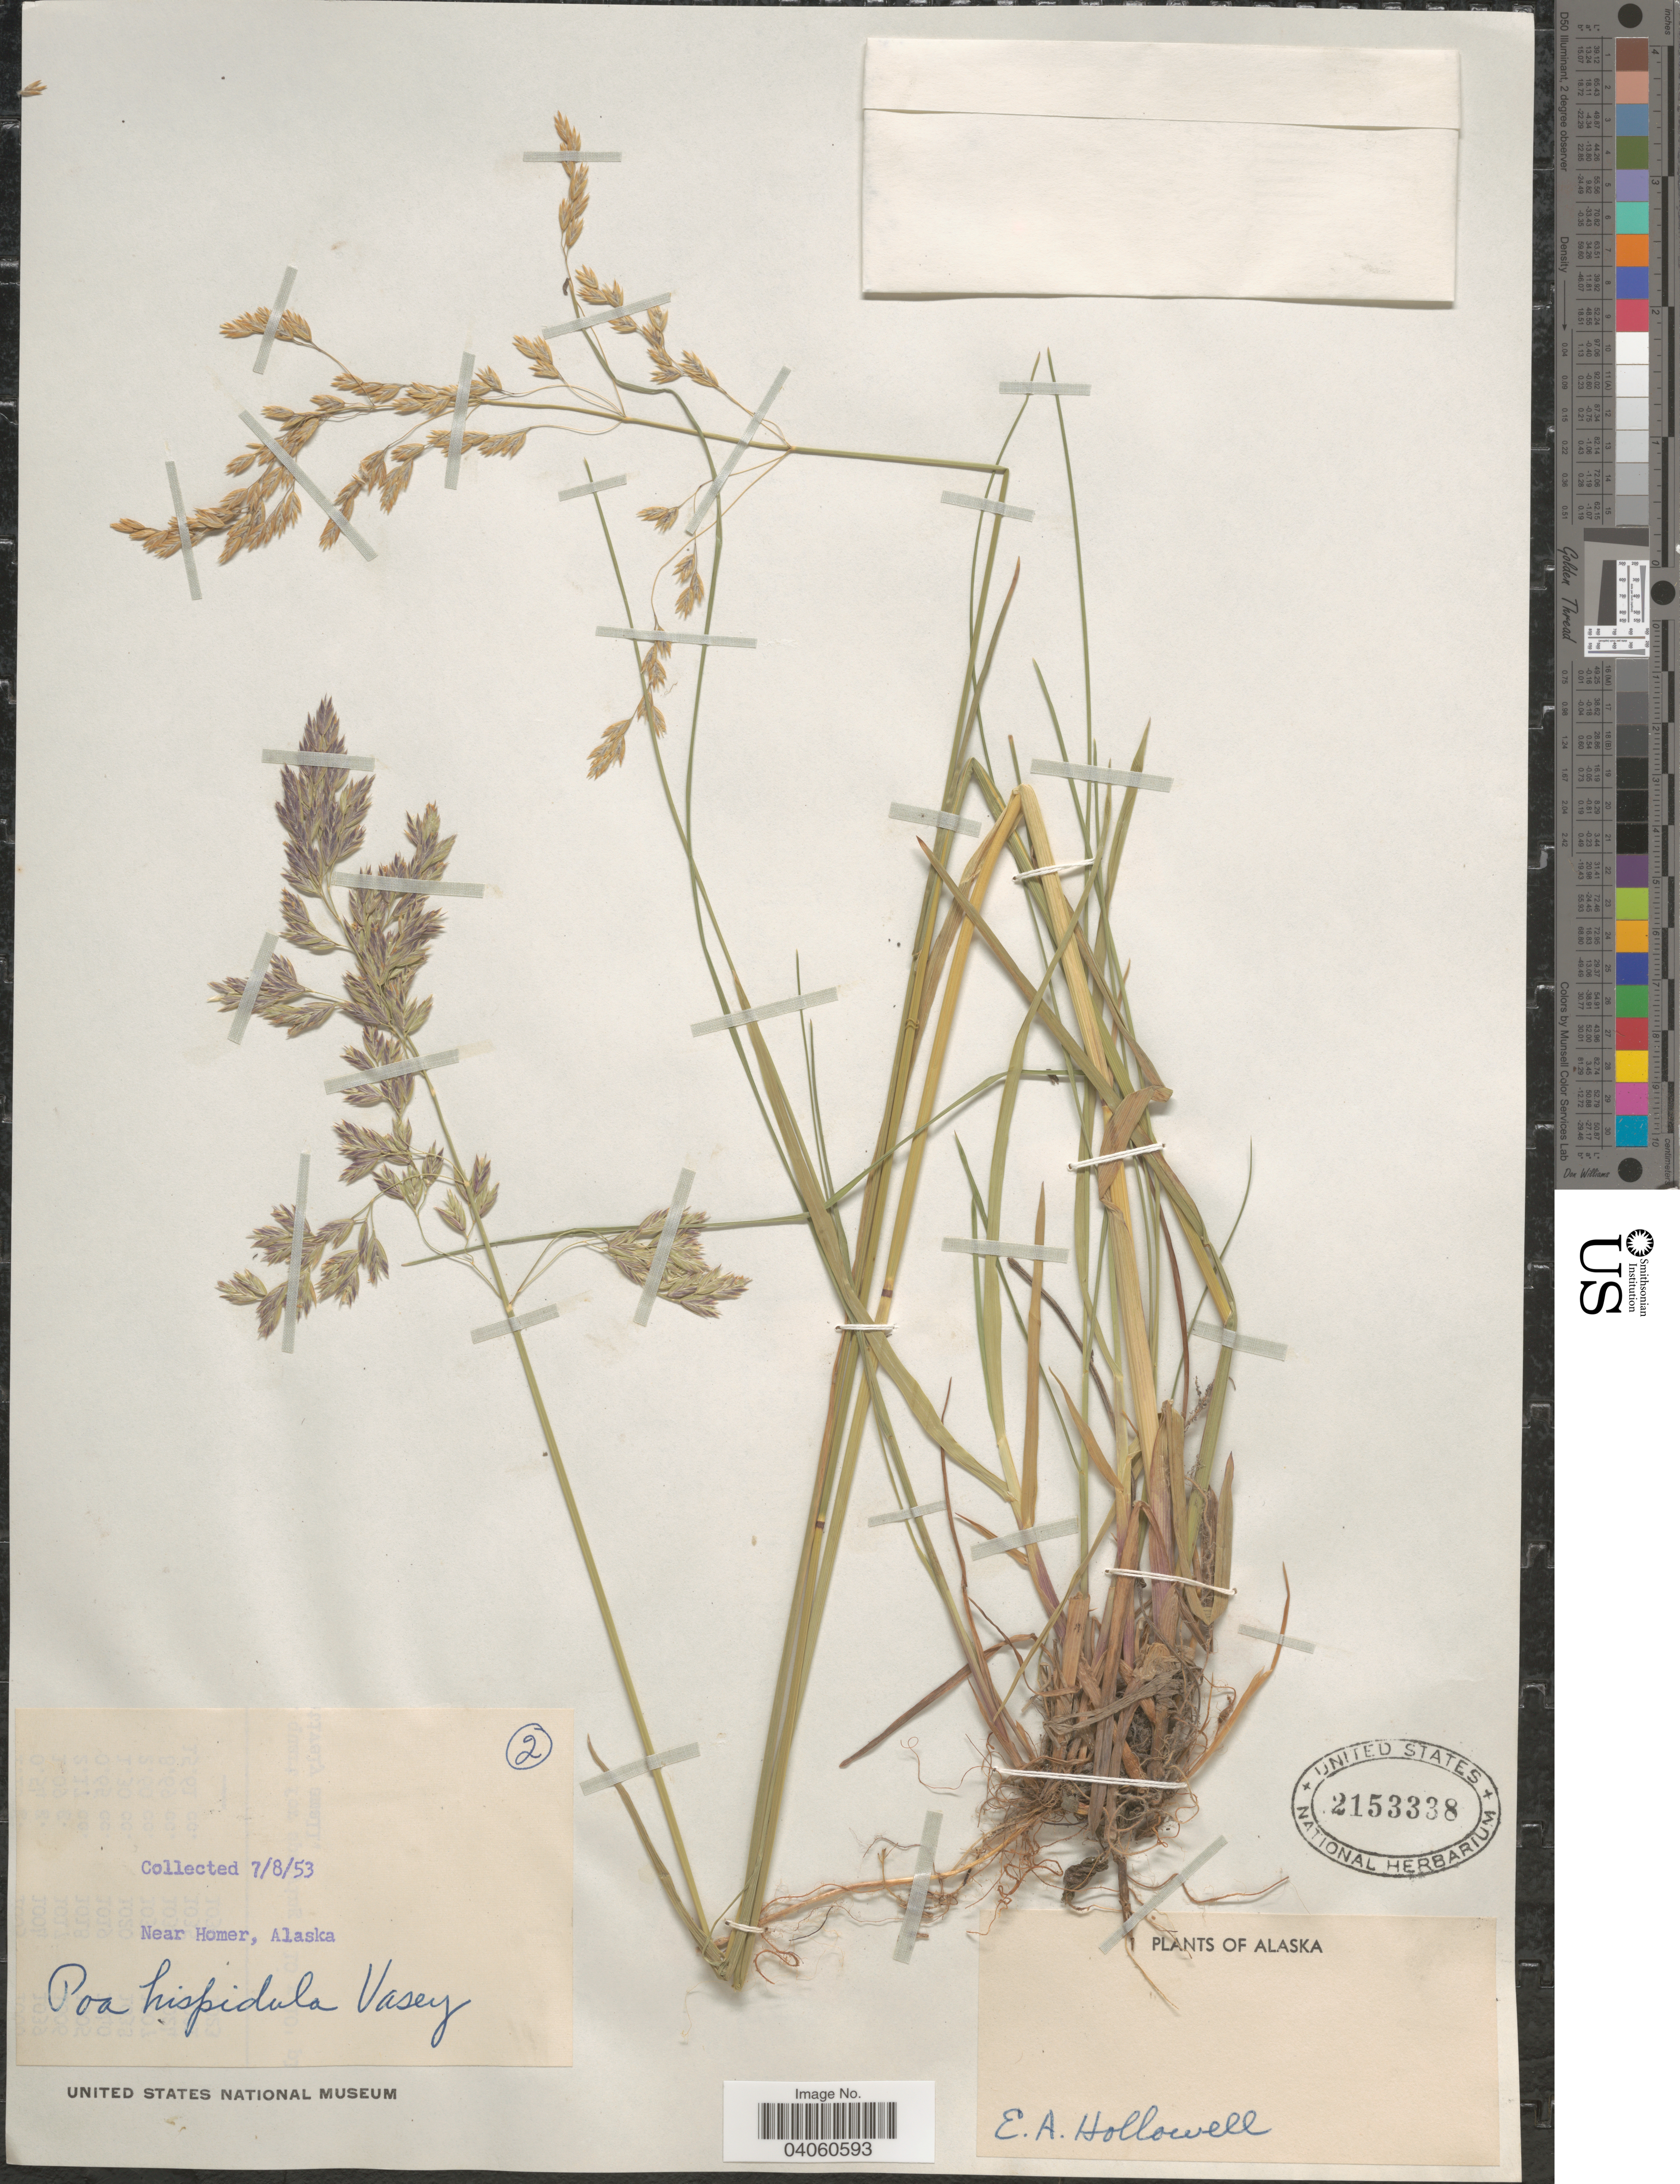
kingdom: Plantae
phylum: Tracheophyta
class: Liliopsida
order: Poales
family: Poaceae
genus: Poa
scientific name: Poa macrocalyx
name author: Trautv. & C.A. Mey.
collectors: E. Hollowell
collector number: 2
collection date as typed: Transcribed d/m/y: 8/7/53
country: United States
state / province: Alaska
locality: Near Homer.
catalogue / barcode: US 2153338